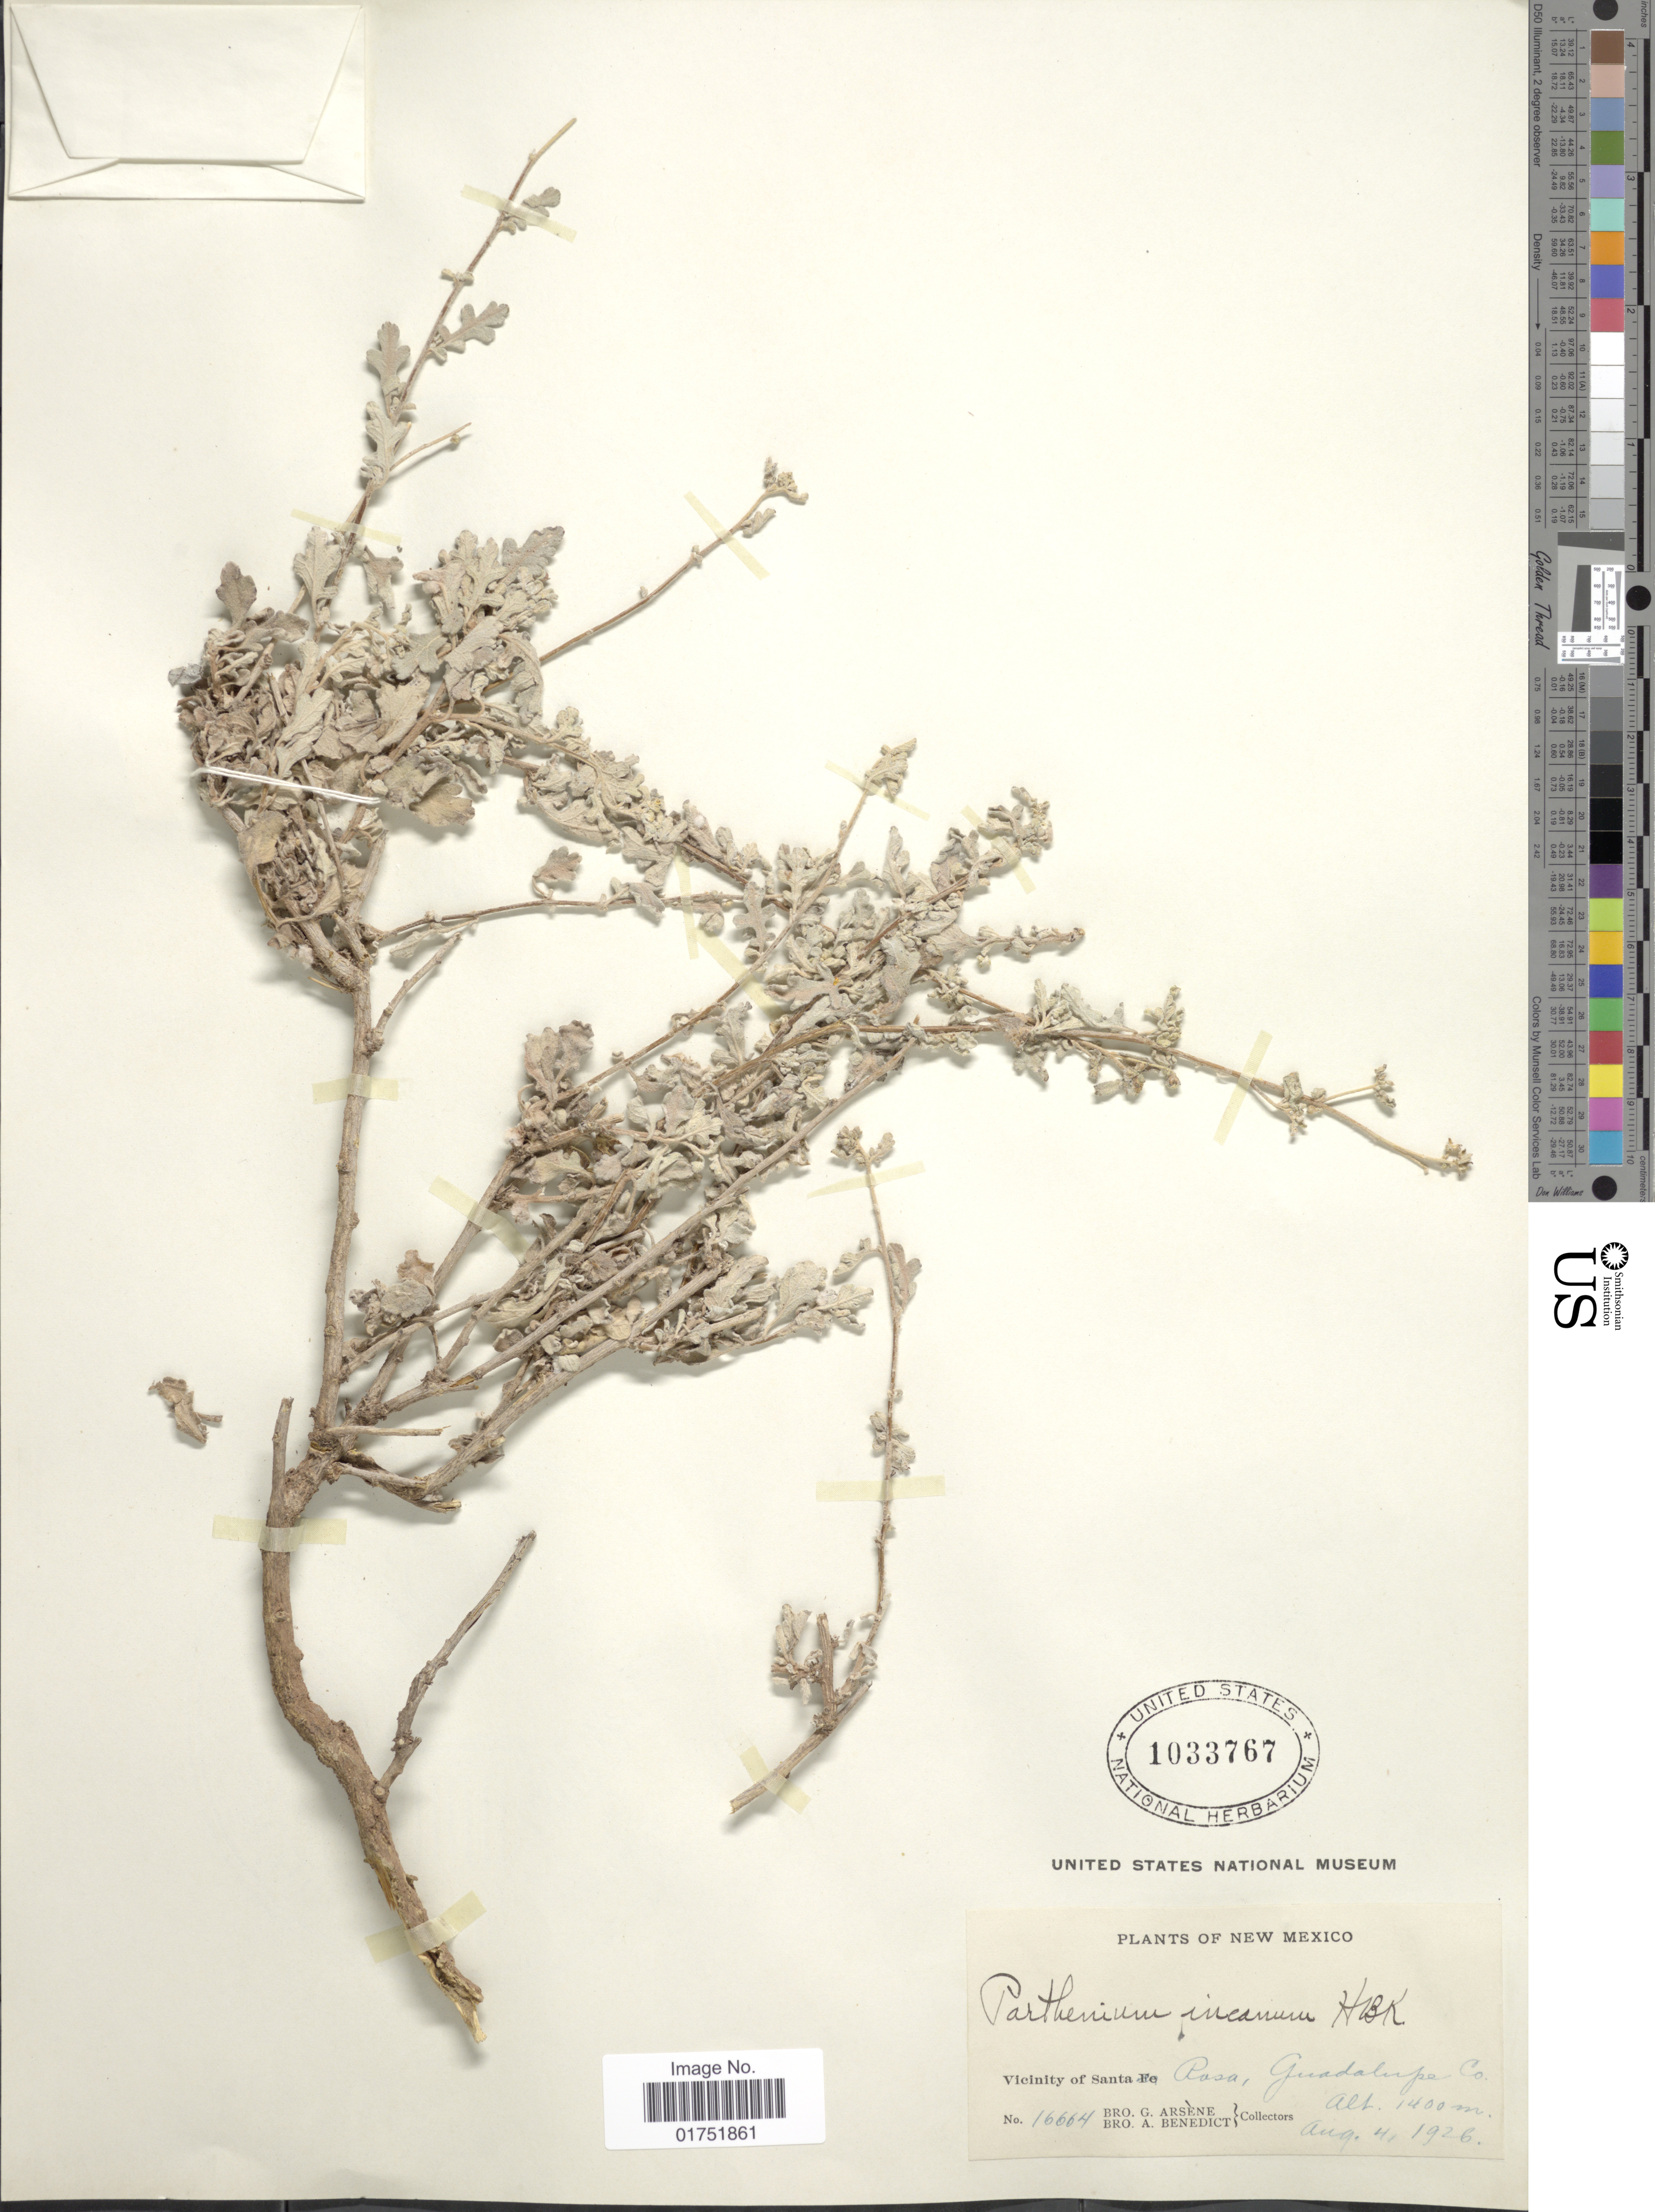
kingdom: Plantae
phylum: Tracheophyta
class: Magnoliopsida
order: Asterales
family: Asteraceae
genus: Parthenium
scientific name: Parthenium incanum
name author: Kunth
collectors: Bro. G. Arsène & Bro. A. Benedict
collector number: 16664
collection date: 1926-08-04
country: United States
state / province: New Mexico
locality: Vicinity of Santa Rosa, Guadalupe Co.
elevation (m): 1400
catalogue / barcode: US 1033767